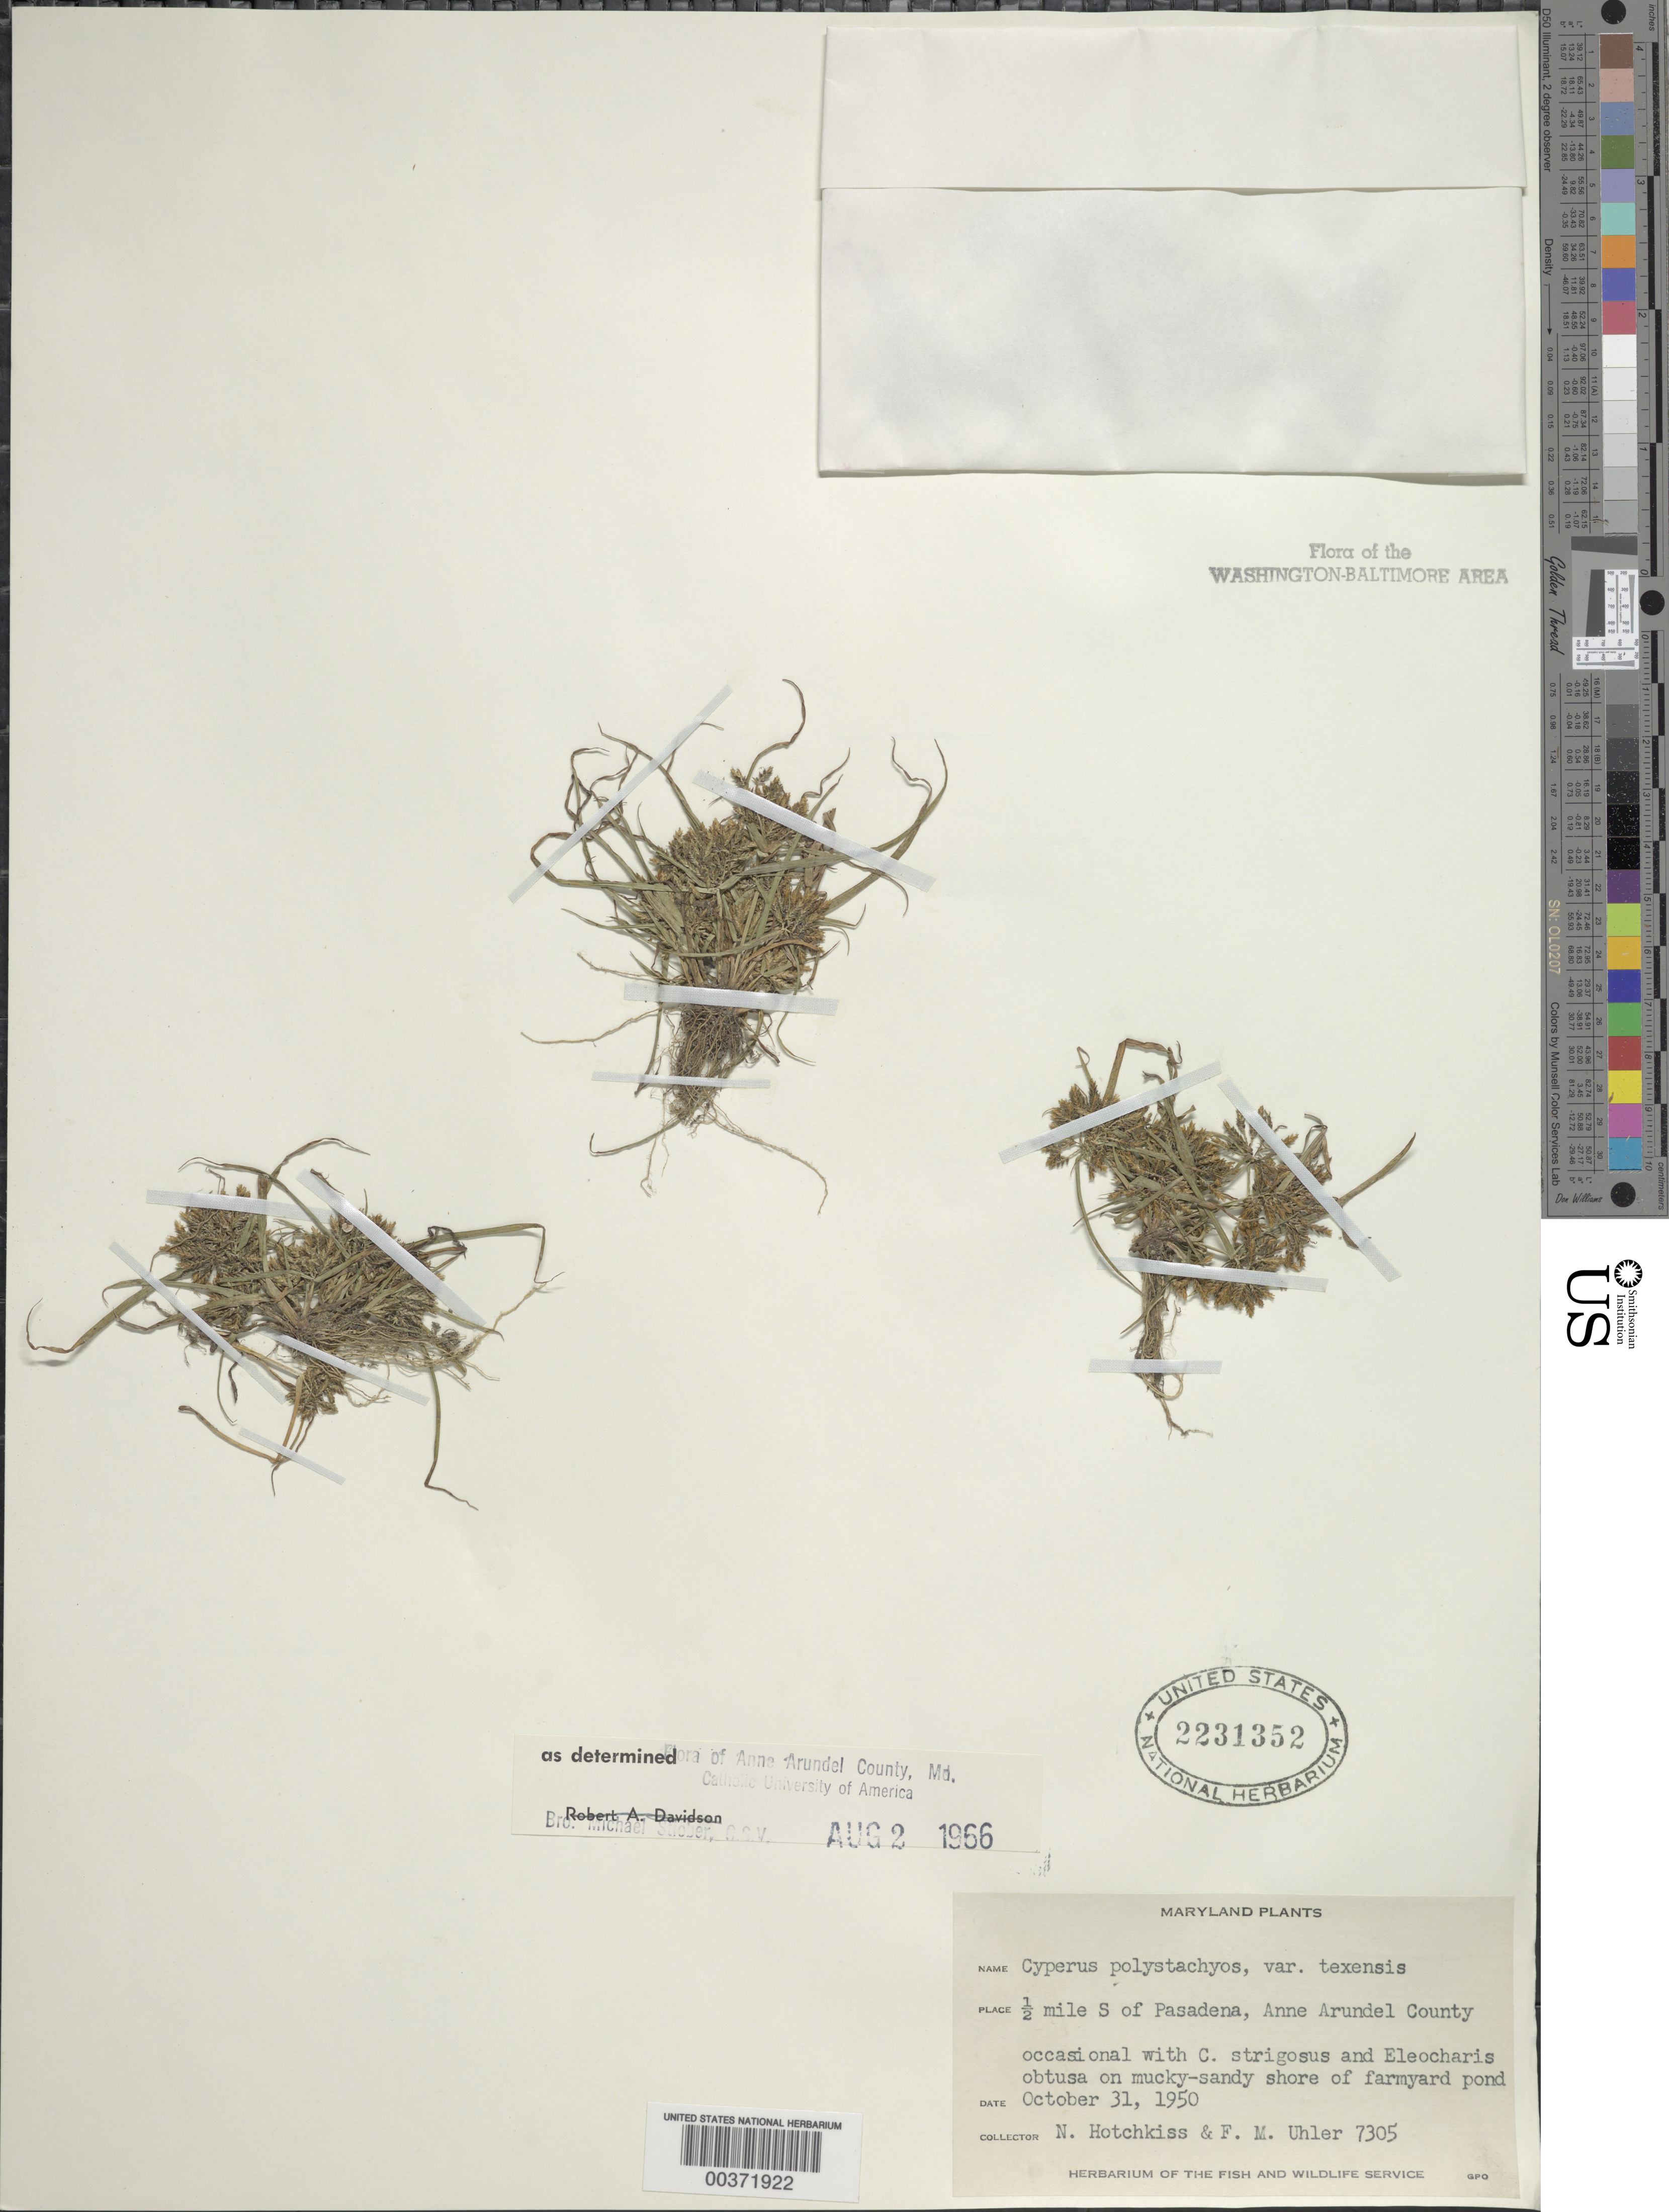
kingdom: Plantae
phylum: Tracheophyta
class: Liliopsida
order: Poales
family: Cyperaceae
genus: Cyperus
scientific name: Cyperus polystachyos var. texensis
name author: (Torr.) Fernald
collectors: N. Hotchkiss & F. M. Uhler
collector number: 7305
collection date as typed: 31 Oct 1950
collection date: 1950-10-31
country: United States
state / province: Maryland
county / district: Anne Arundel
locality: South of Pasadena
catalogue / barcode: US 2231352